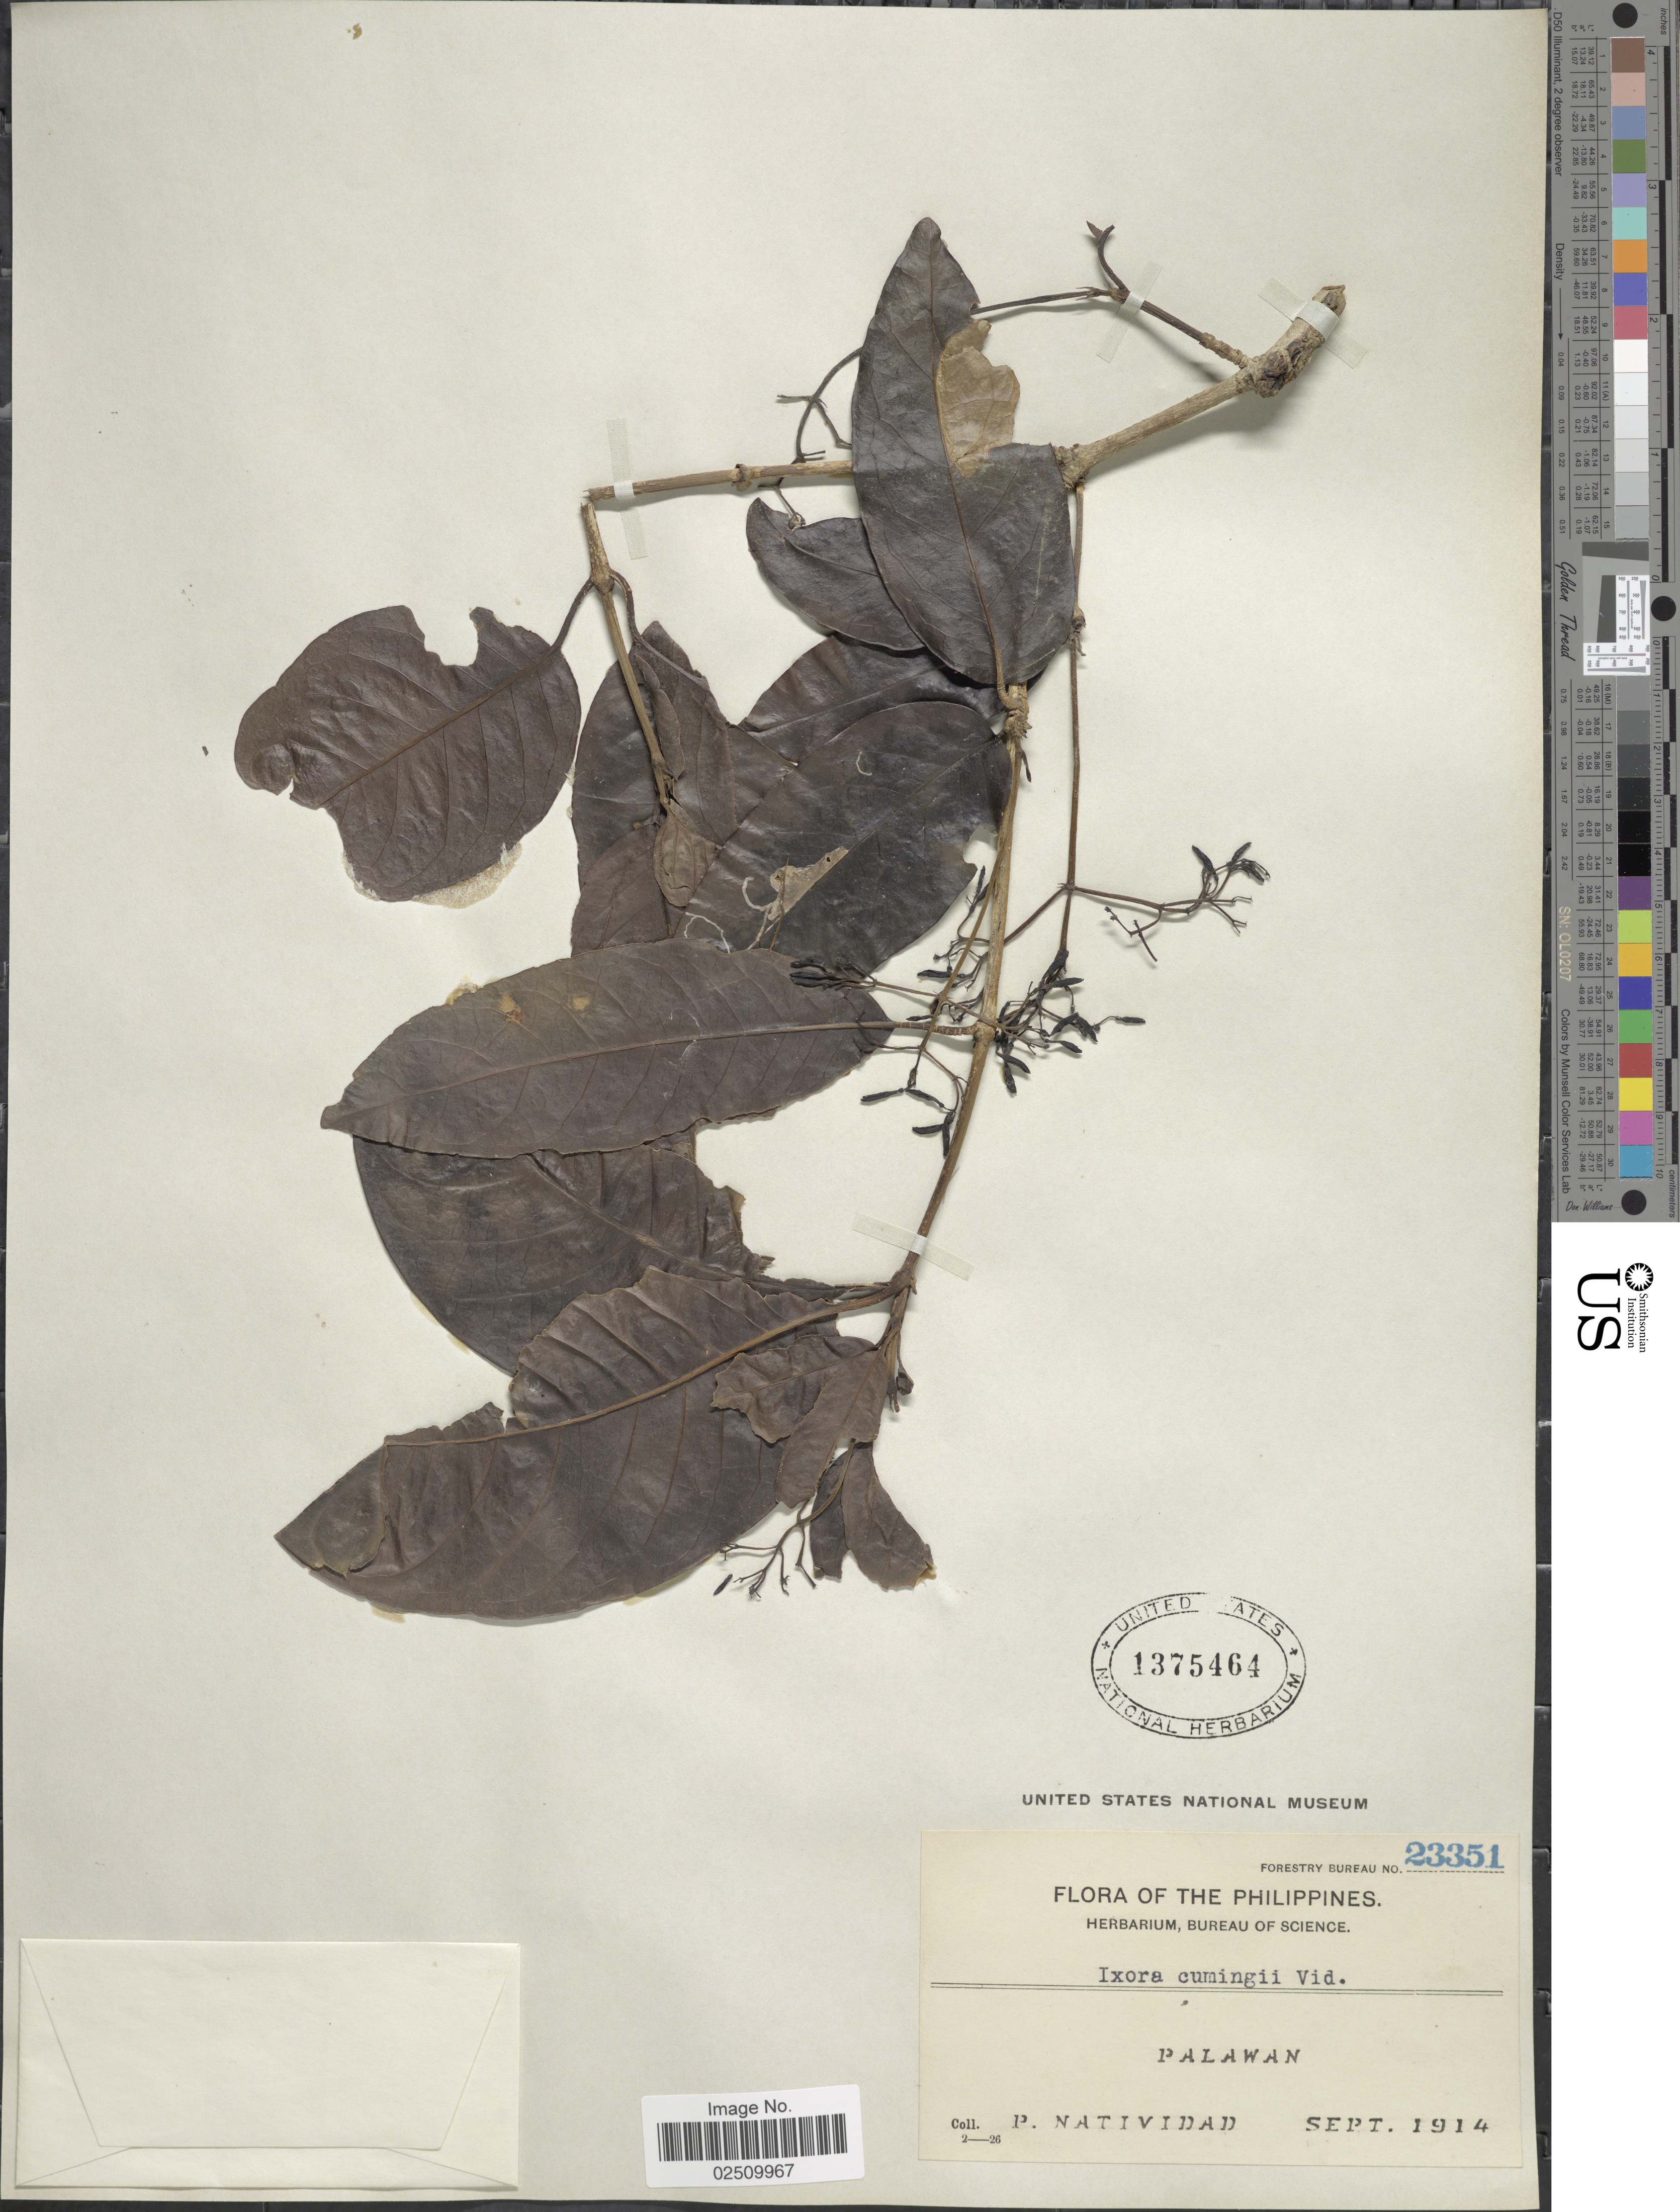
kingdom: Plantae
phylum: Tracheophyta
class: Magnoliopsida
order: Gentianales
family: Rubiaceae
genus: Ixora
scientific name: Ixora cumingiana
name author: S. Vidal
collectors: P. Natividad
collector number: Forestry Bureau 23351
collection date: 1914-09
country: Philippines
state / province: Mimaropa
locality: Palawan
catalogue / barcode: US 1375464